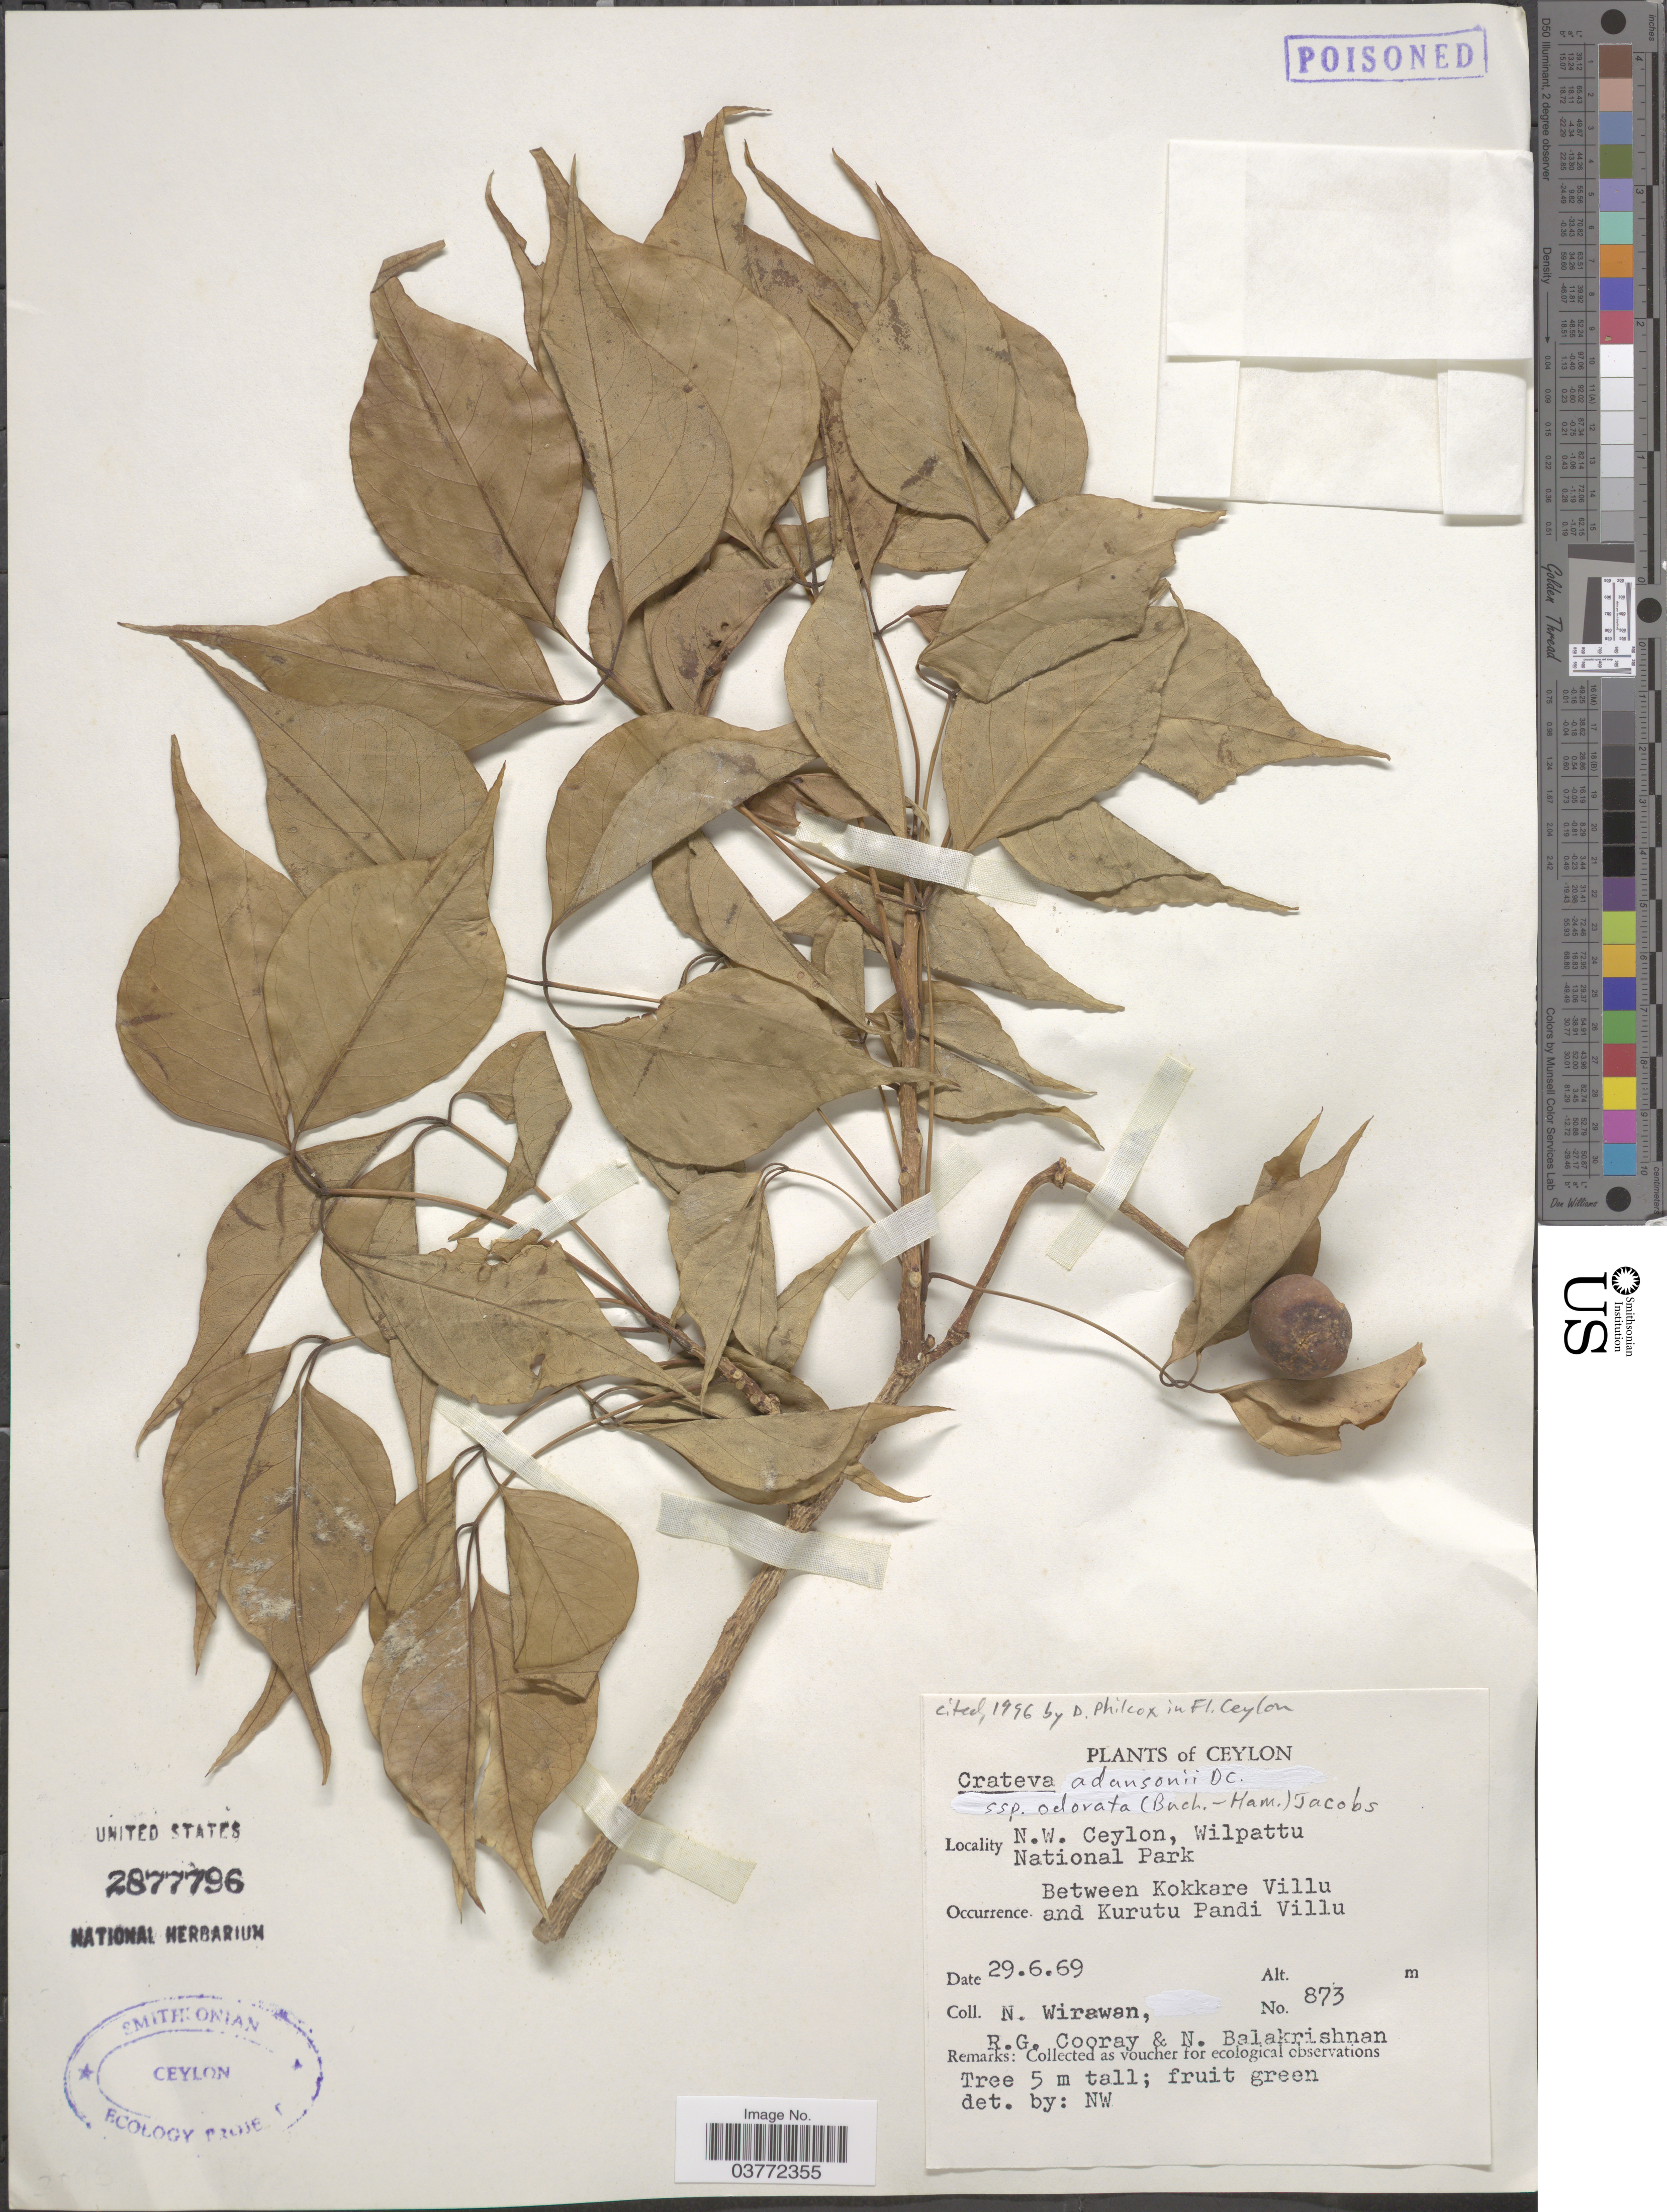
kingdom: Plantae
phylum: Tracheophyta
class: Magnoliopsida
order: Brassicales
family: Capparaceae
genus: Crateva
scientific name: Crateva adansonii subsp. odora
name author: (Buch.-Ham.) Jacobs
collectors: N. Wirawan, R. Cooray & N. Balakrishnan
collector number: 873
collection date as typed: Transcribed d/m/y: 29/6/69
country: Sri Lanka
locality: Ceylon. N. W. Ceylon, Wilpattu National Park. Between Kokkare Villu and Kurutu Pandi Villu.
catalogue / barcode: US 2877796